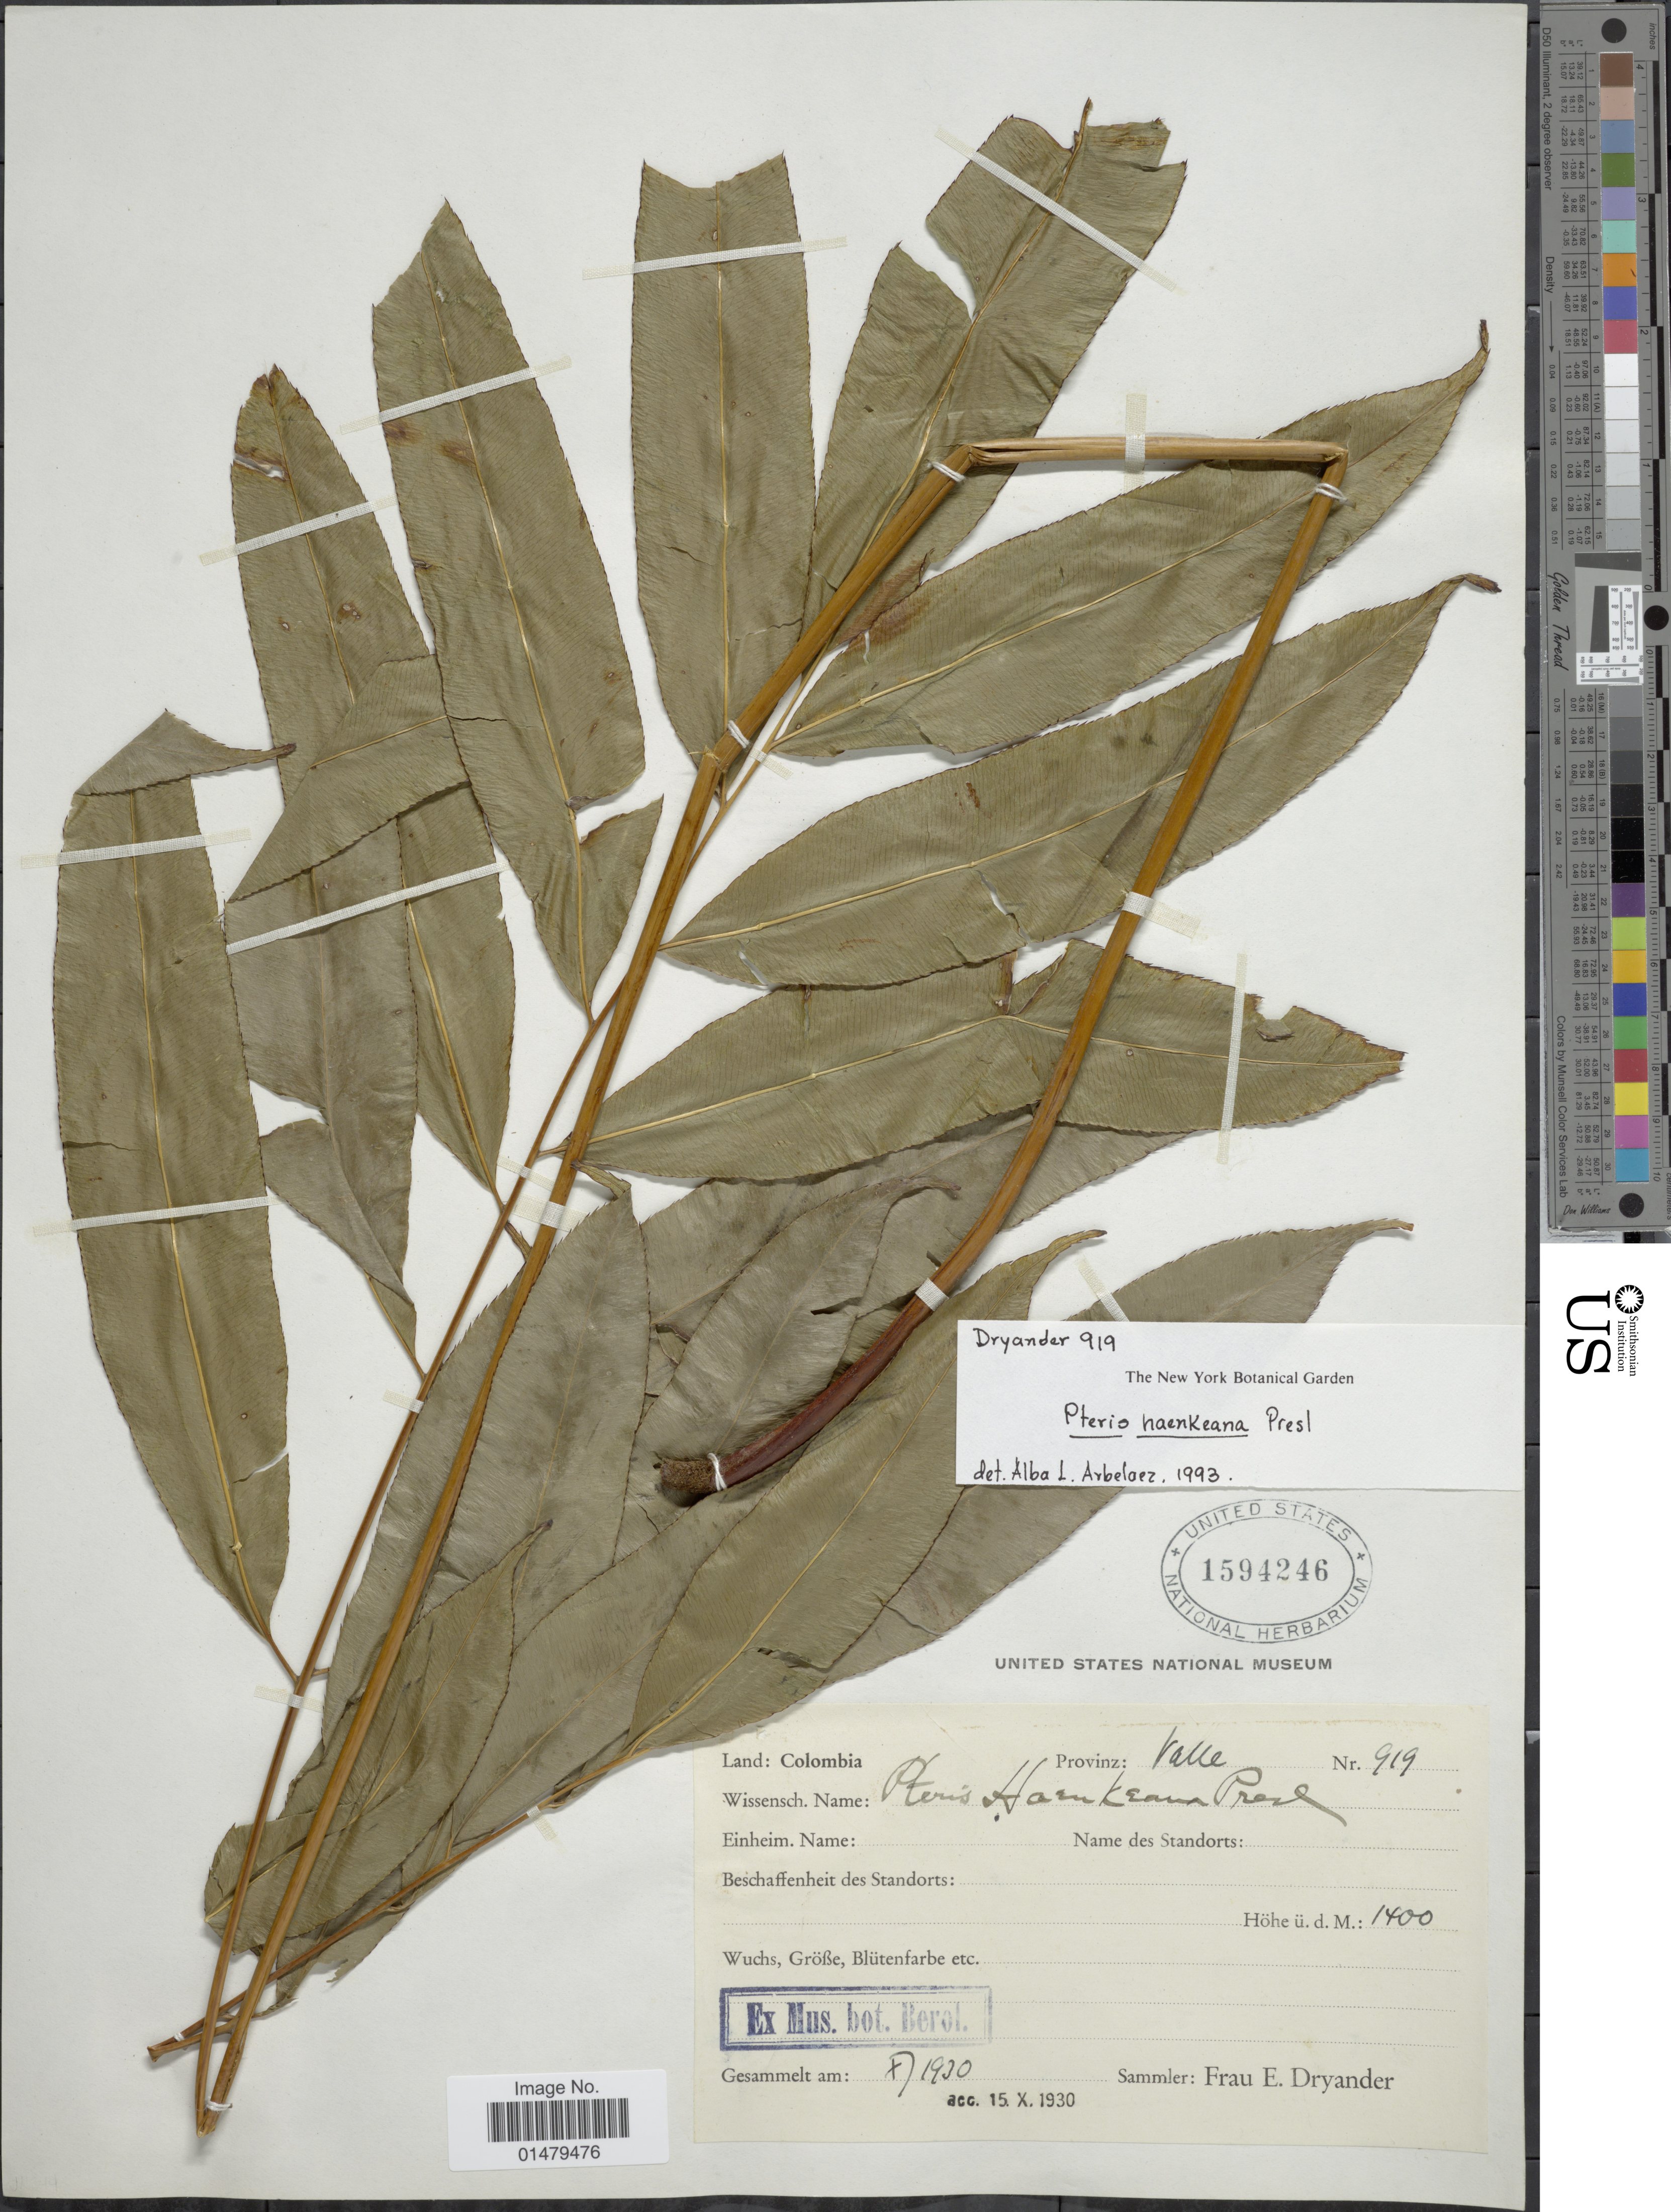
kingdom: Plantae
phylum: Tracheophyta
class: Polypodiopsida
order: Polypodiales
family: Pteridaceae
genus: Pteris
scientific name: Pteris haenkeana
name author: C. Presl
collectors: F. Dryander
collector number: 919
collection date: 1930-10-15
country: Colombia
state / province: Valle del Cauca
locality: Provinz: Valle.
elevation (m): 1400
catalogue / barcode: US 1594246